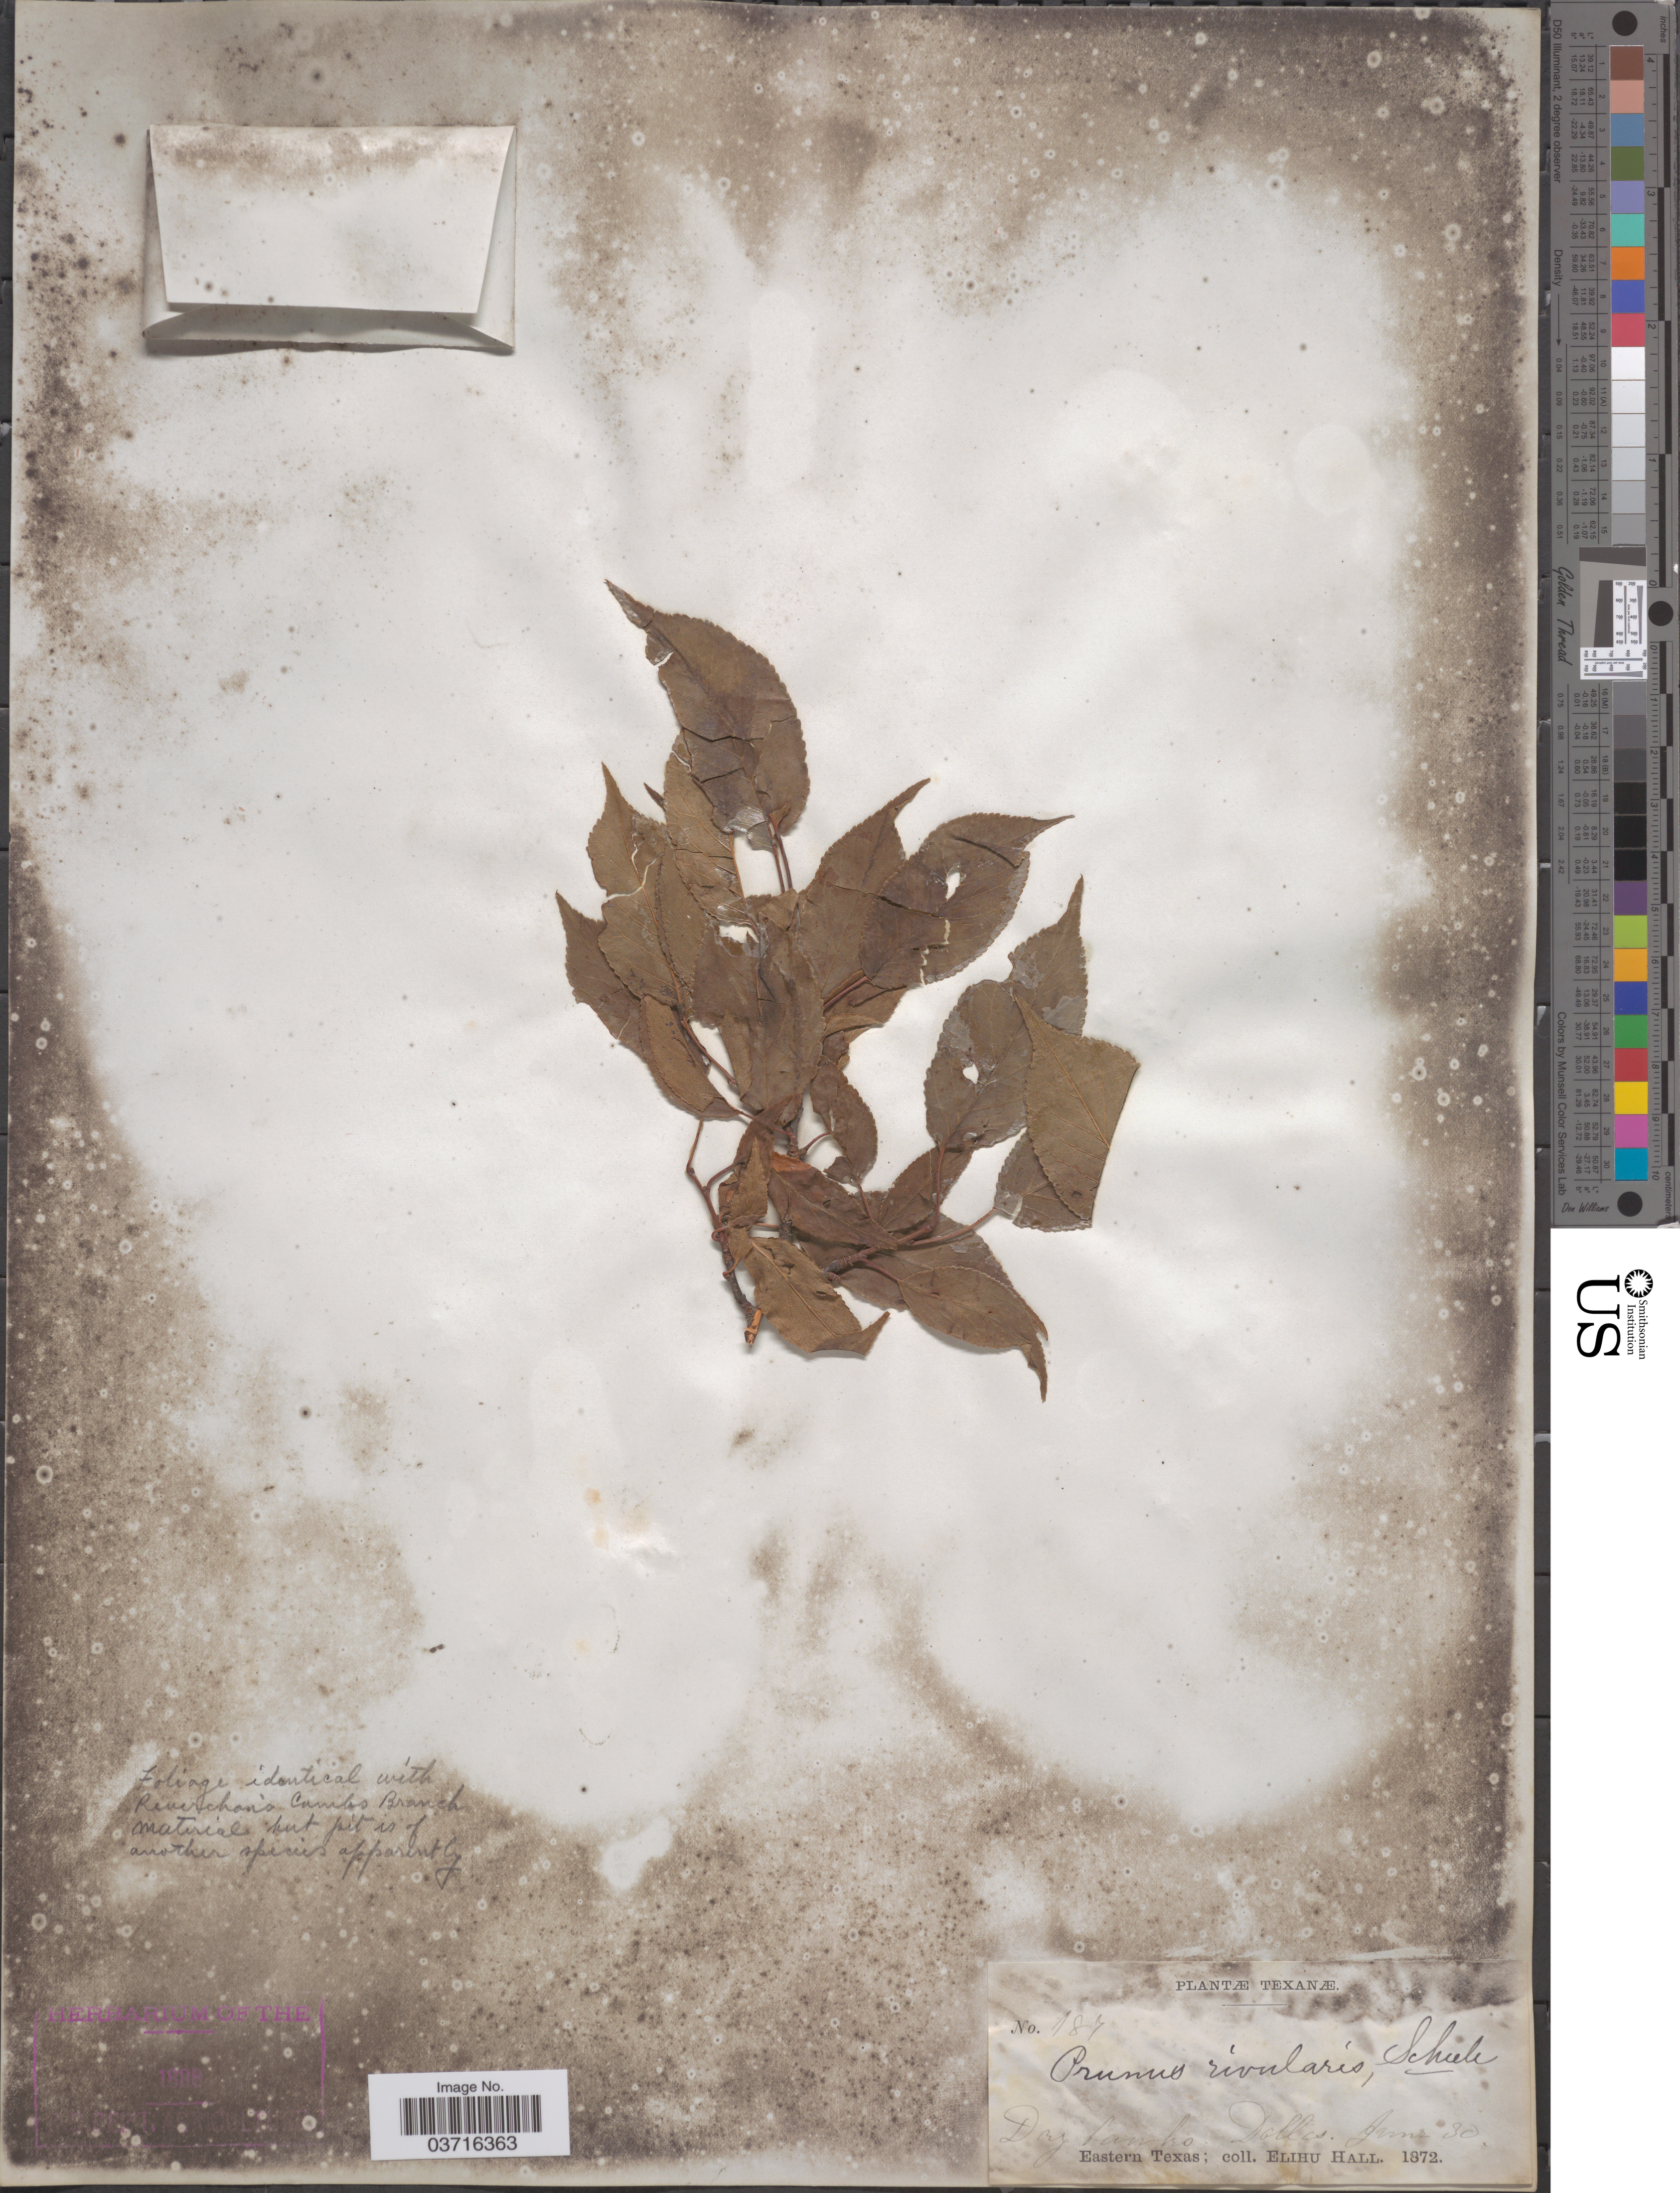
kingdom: Plantae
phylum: Tracheophyta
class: Magnoliopsida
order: Rosales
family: Rosaceae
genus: Prunus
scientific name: Prunus reverchonii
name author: Sarg.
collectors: E. Hall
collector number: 187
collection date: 1872-06-30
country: United States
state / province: Texas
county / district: Dallas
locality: Dry Rancho Dallas Co. Eastern Texas.